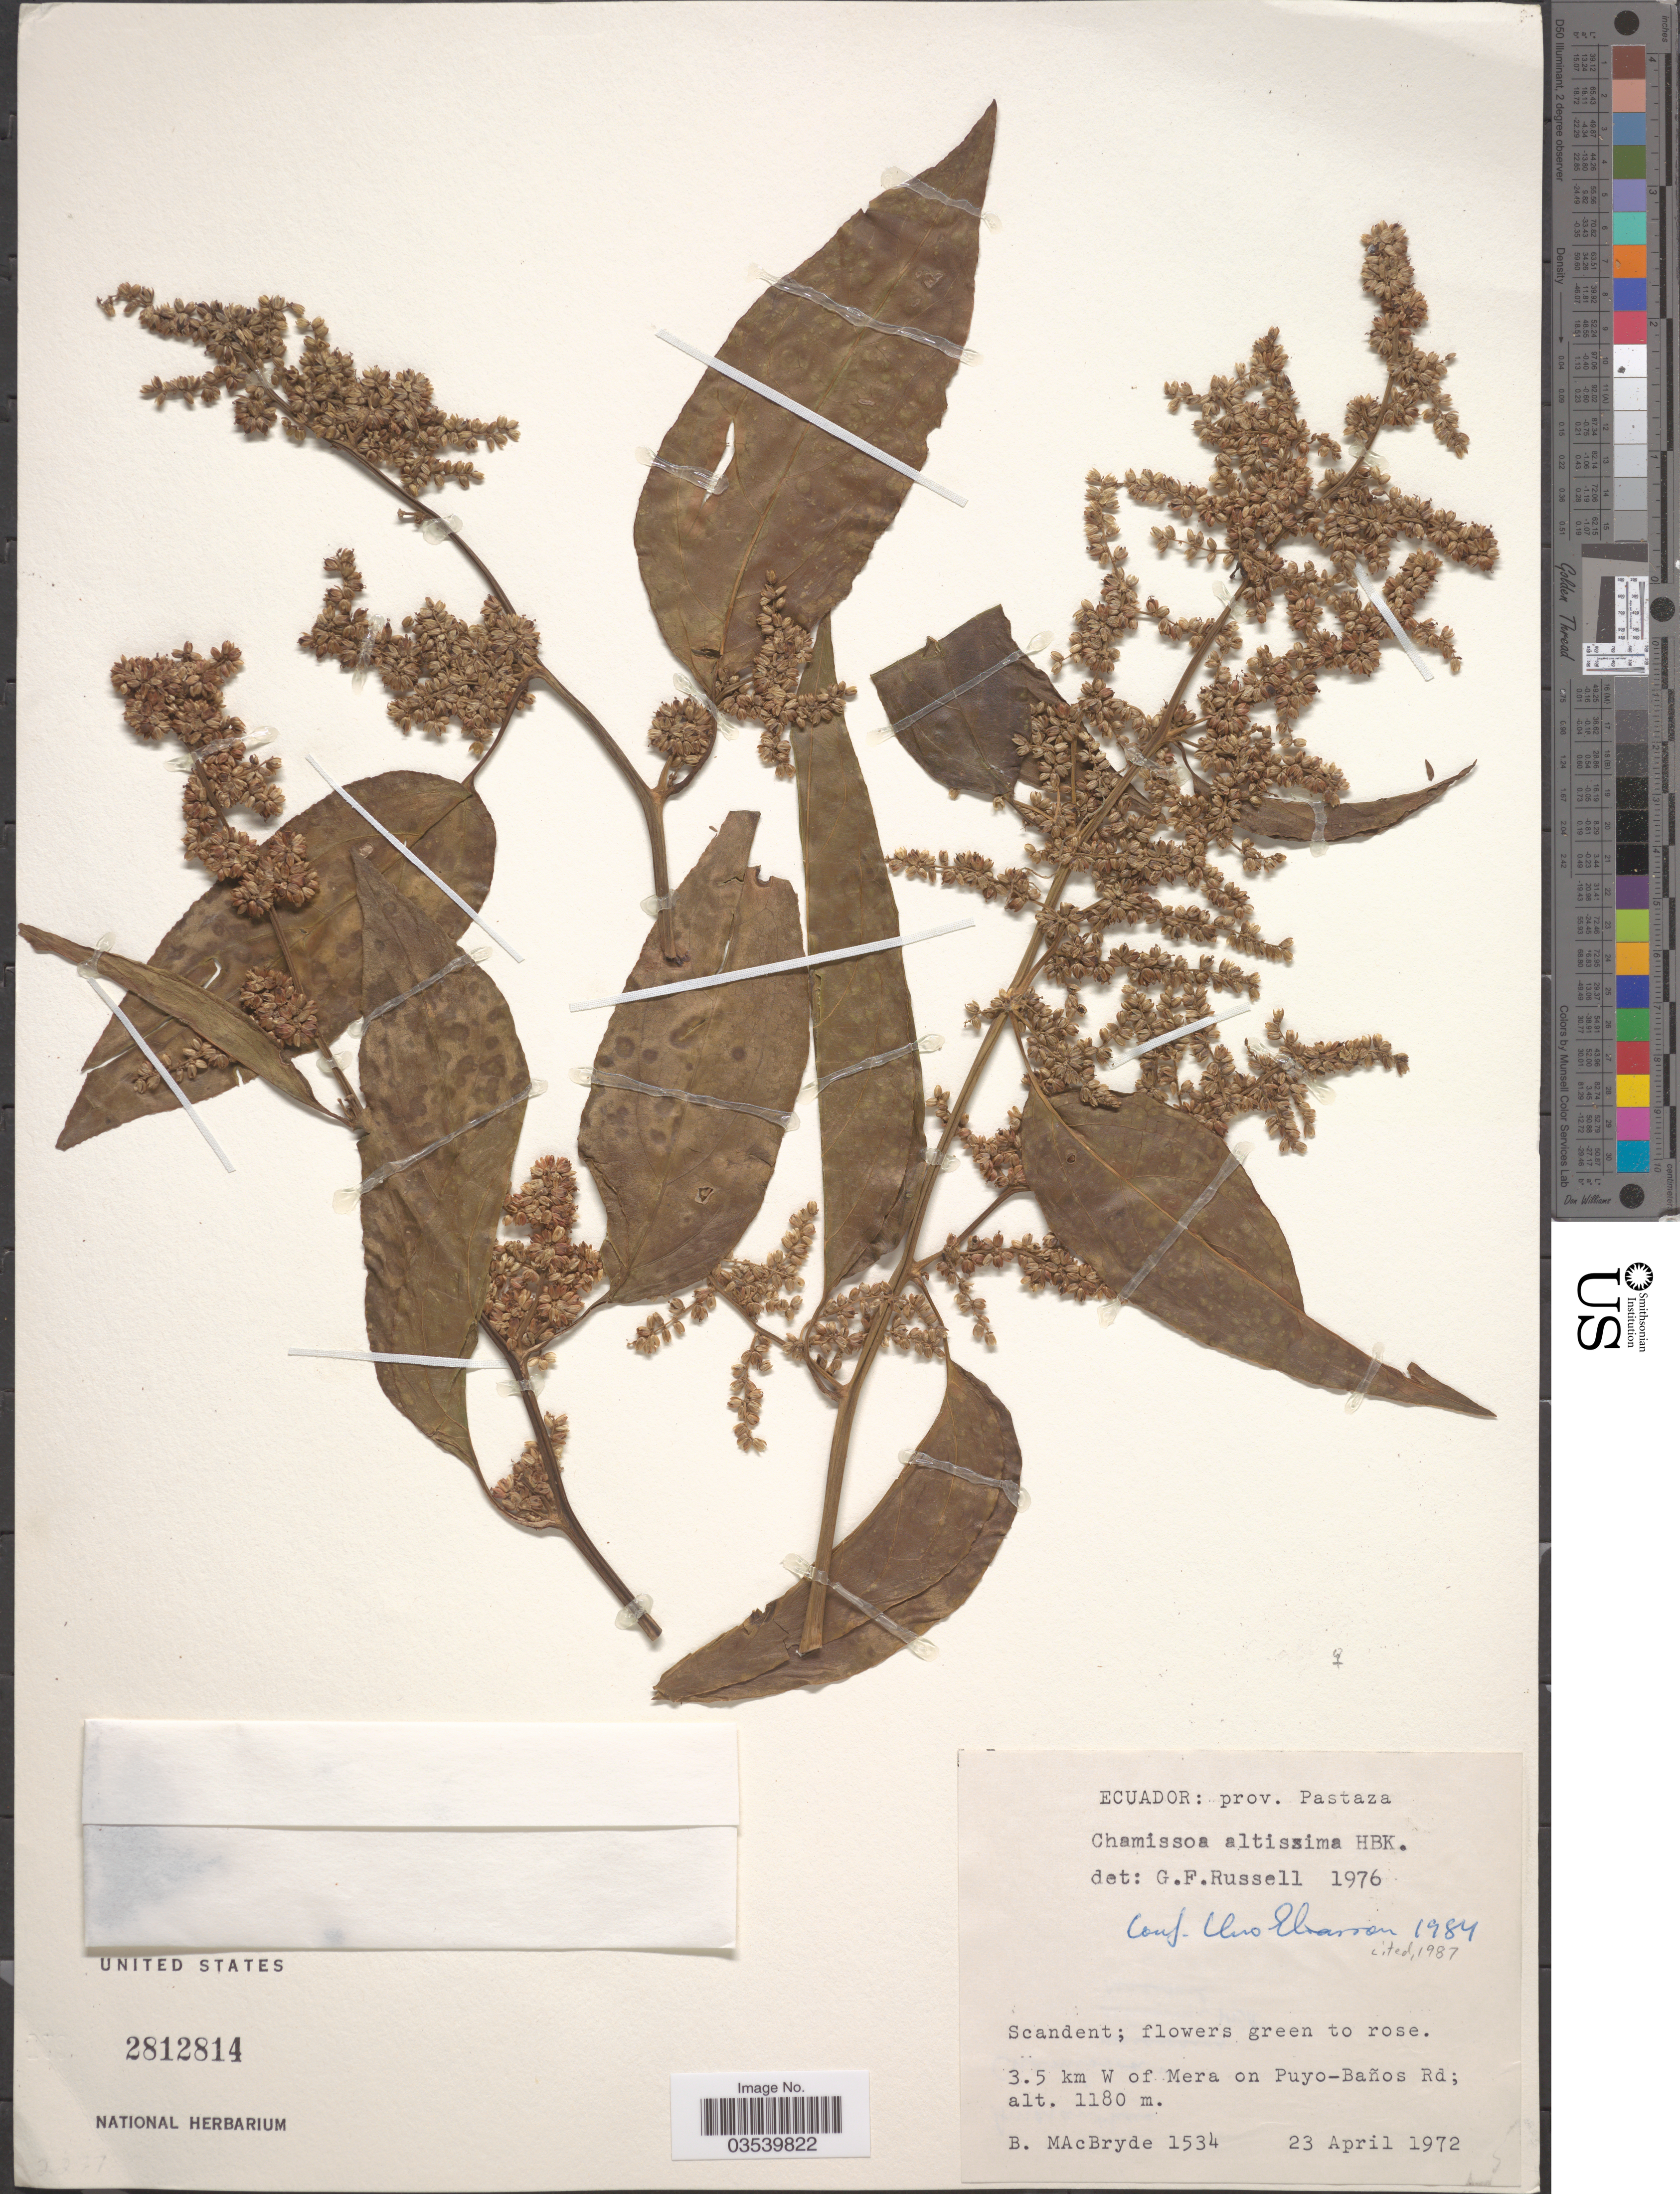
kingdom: Plantae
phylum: Tracheophyta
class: Magnoliopsida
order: Caryophyllales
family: Amaranthaceae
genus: Chamissoa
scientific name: Chamissoa altissima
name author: (Jacq.) Kunth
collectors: B. MacBryde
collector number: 1534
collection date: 1972-04-23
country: Ecuador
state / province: Pastaza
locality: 3.5 km W of Mera on Puyo-Baños Rd.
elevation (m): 1180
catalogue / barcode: US 2812814